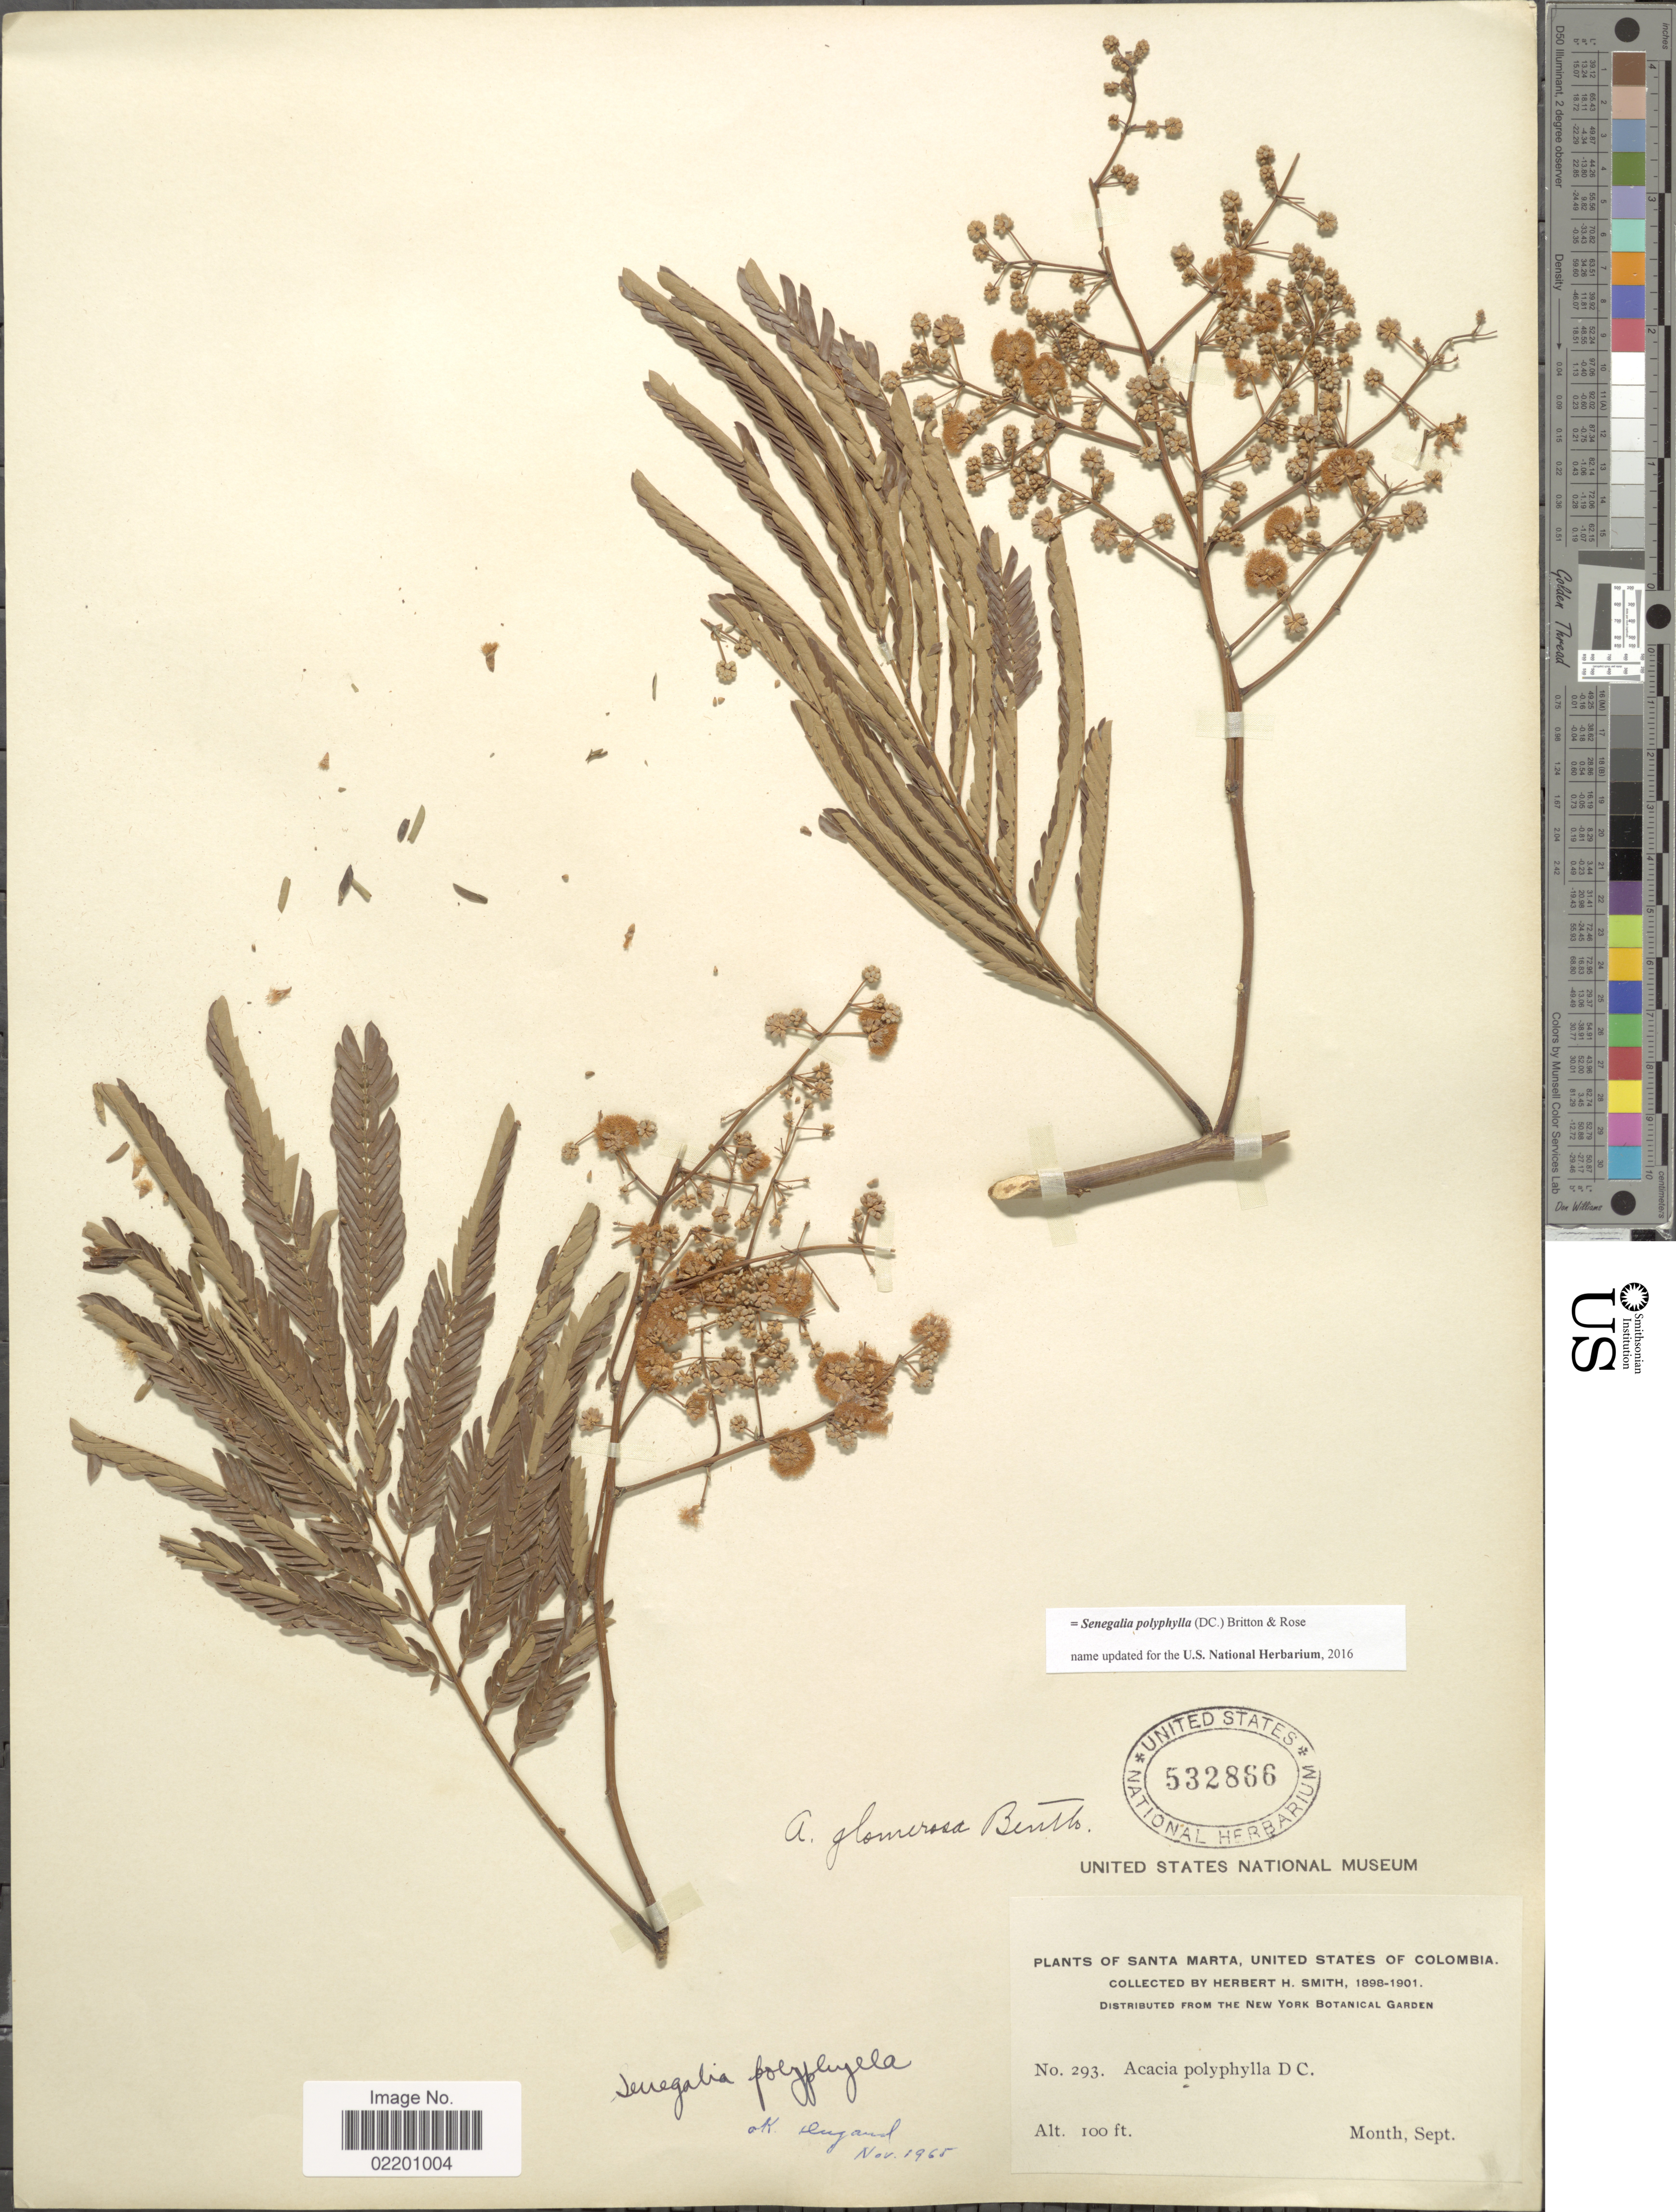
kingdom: Plantae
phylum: Tracheophyta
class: Magnoliopsida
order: Fabales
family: Fabaceae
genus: Senegalia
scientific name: Senegalia loretensis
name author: (J.F. Macbr.) Seigler & Ebinger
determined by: Santos, V. Terra dos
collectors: Herbert H. Smith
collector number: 293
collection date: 1898-09/1901-09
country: Colombia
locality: Santa Marta , United States of Colombia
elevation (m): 30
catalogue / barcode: US 532866